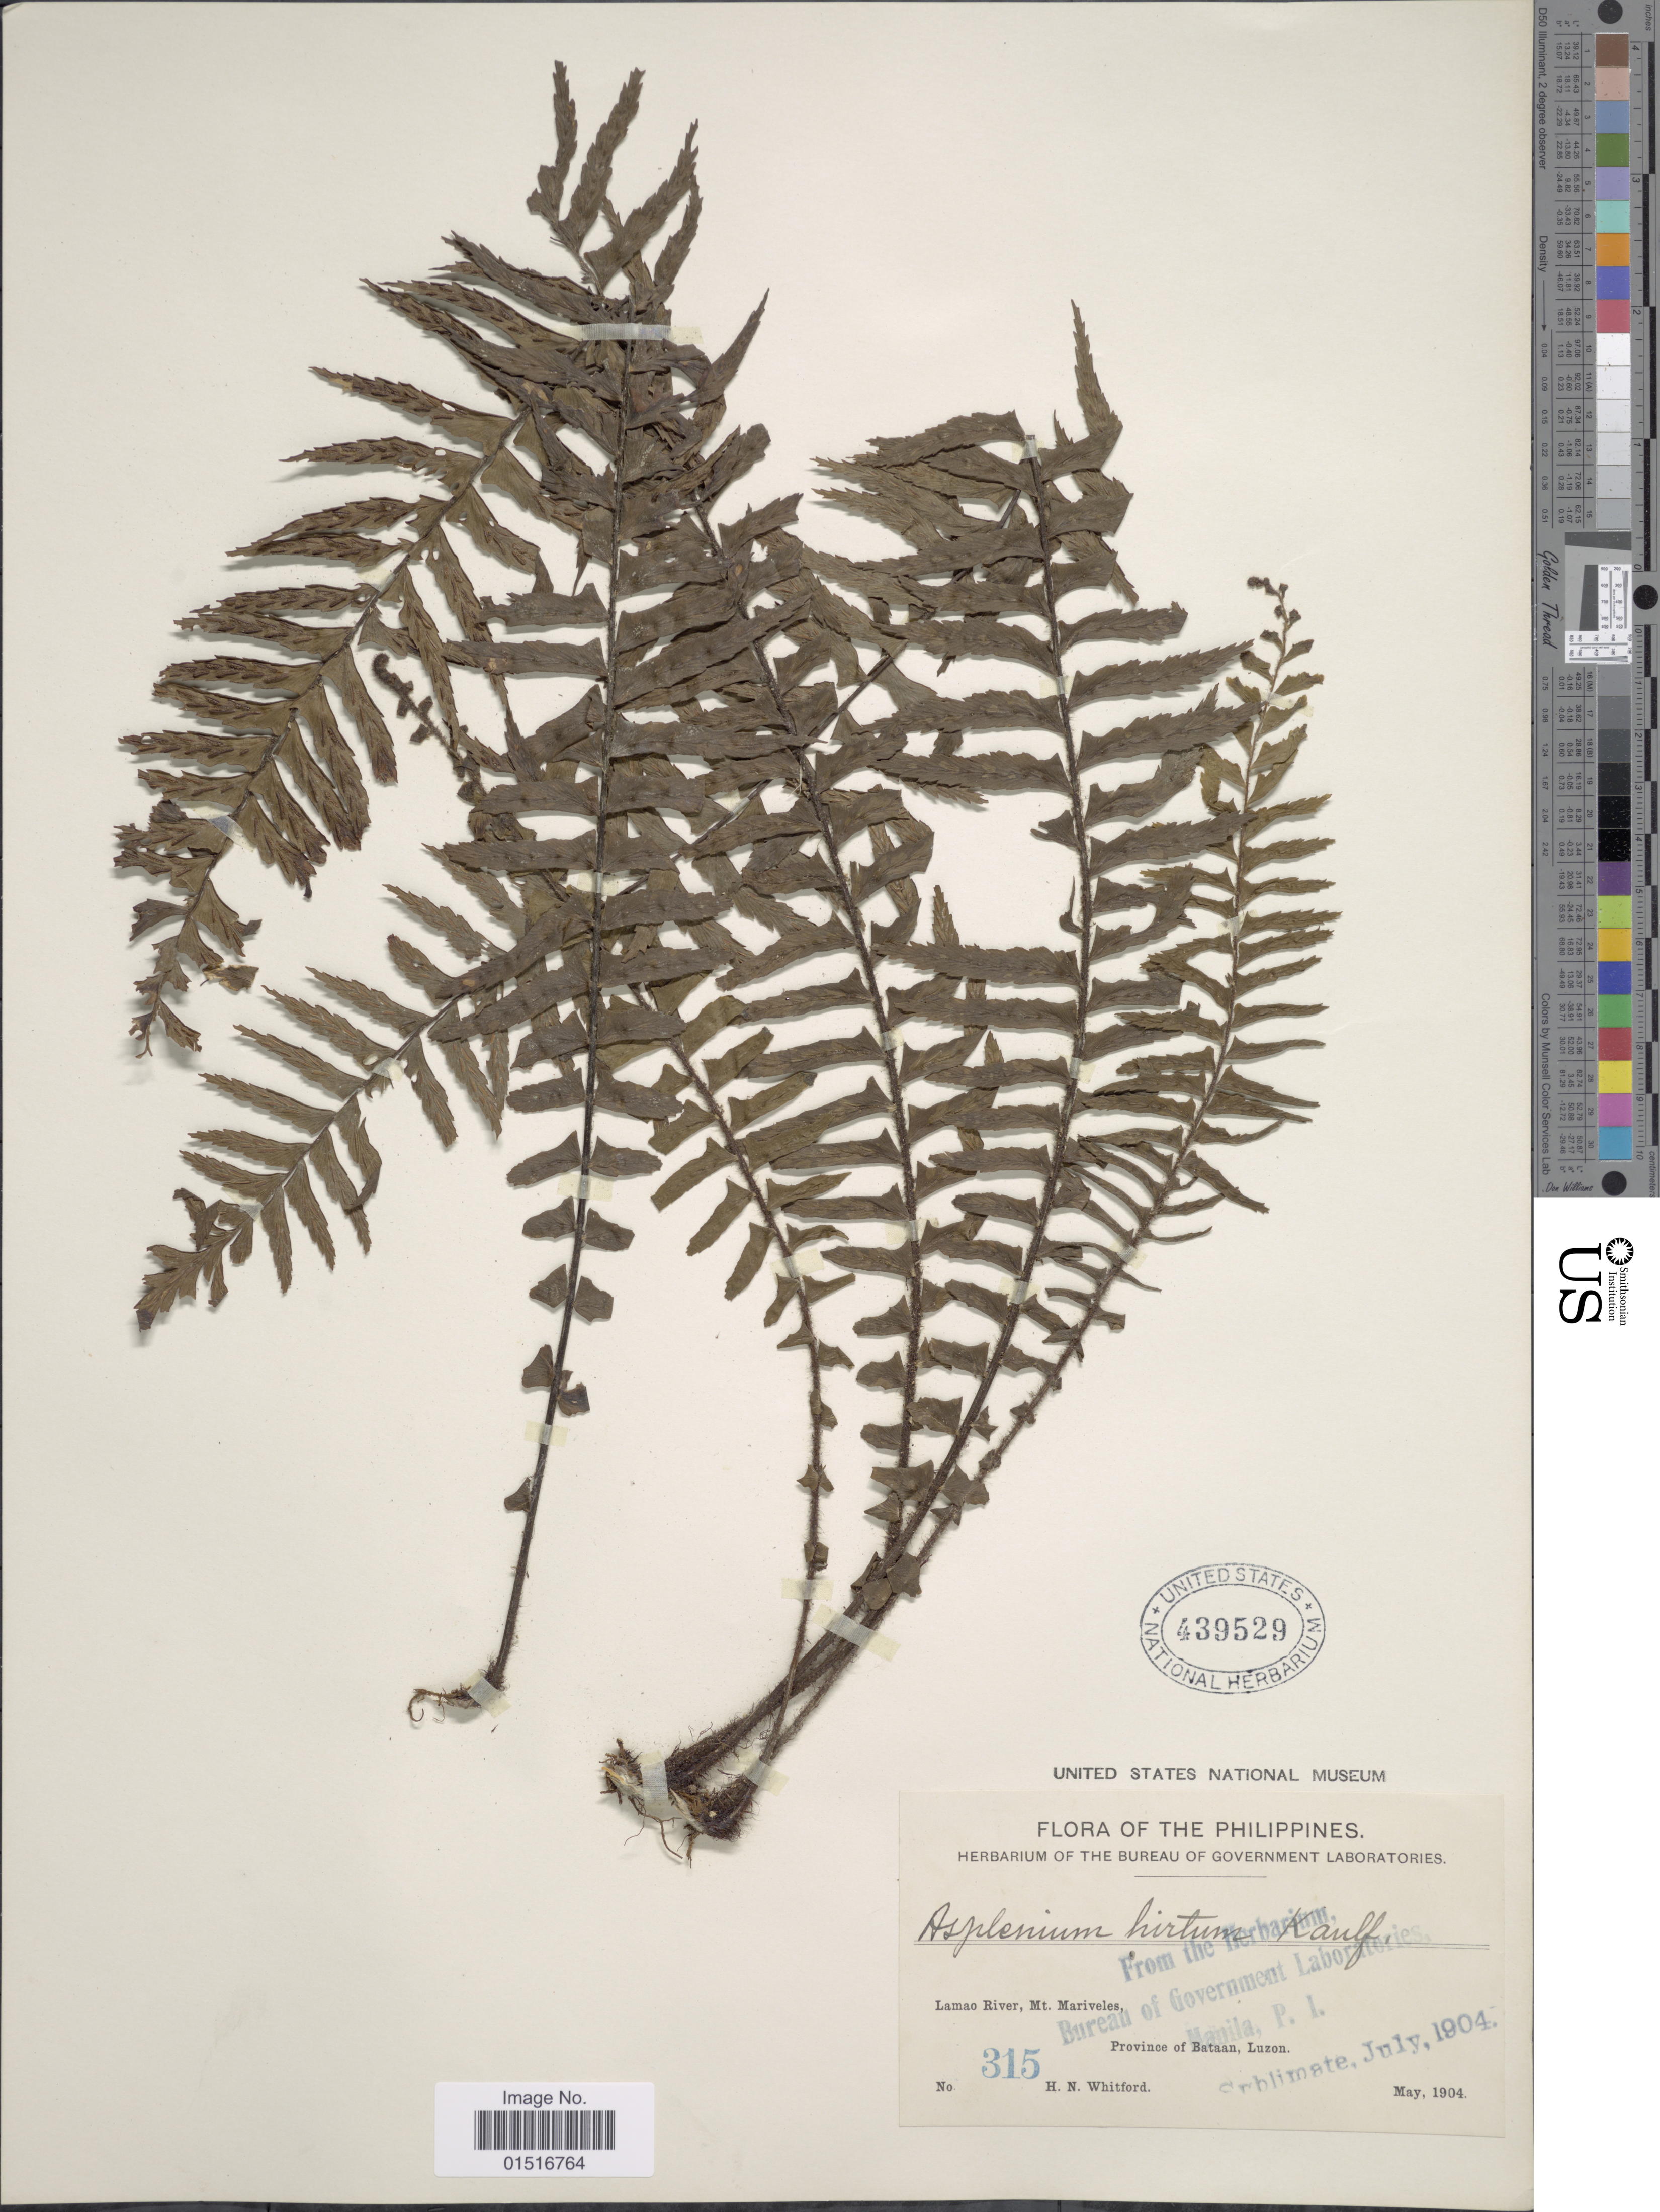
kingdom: Plantae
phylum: Tracheophyta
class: Polypodiopsida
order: Polypodiales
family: Aspleniaceae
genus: Asplenium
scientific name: Asplenium pellucidum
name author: Lam.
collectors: H. N. Whitford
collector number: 315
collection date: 1904-05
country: Philippines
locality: Lamao River, Mt. Mariveles. Province of Bataan, Luzon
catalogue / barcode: US 439529